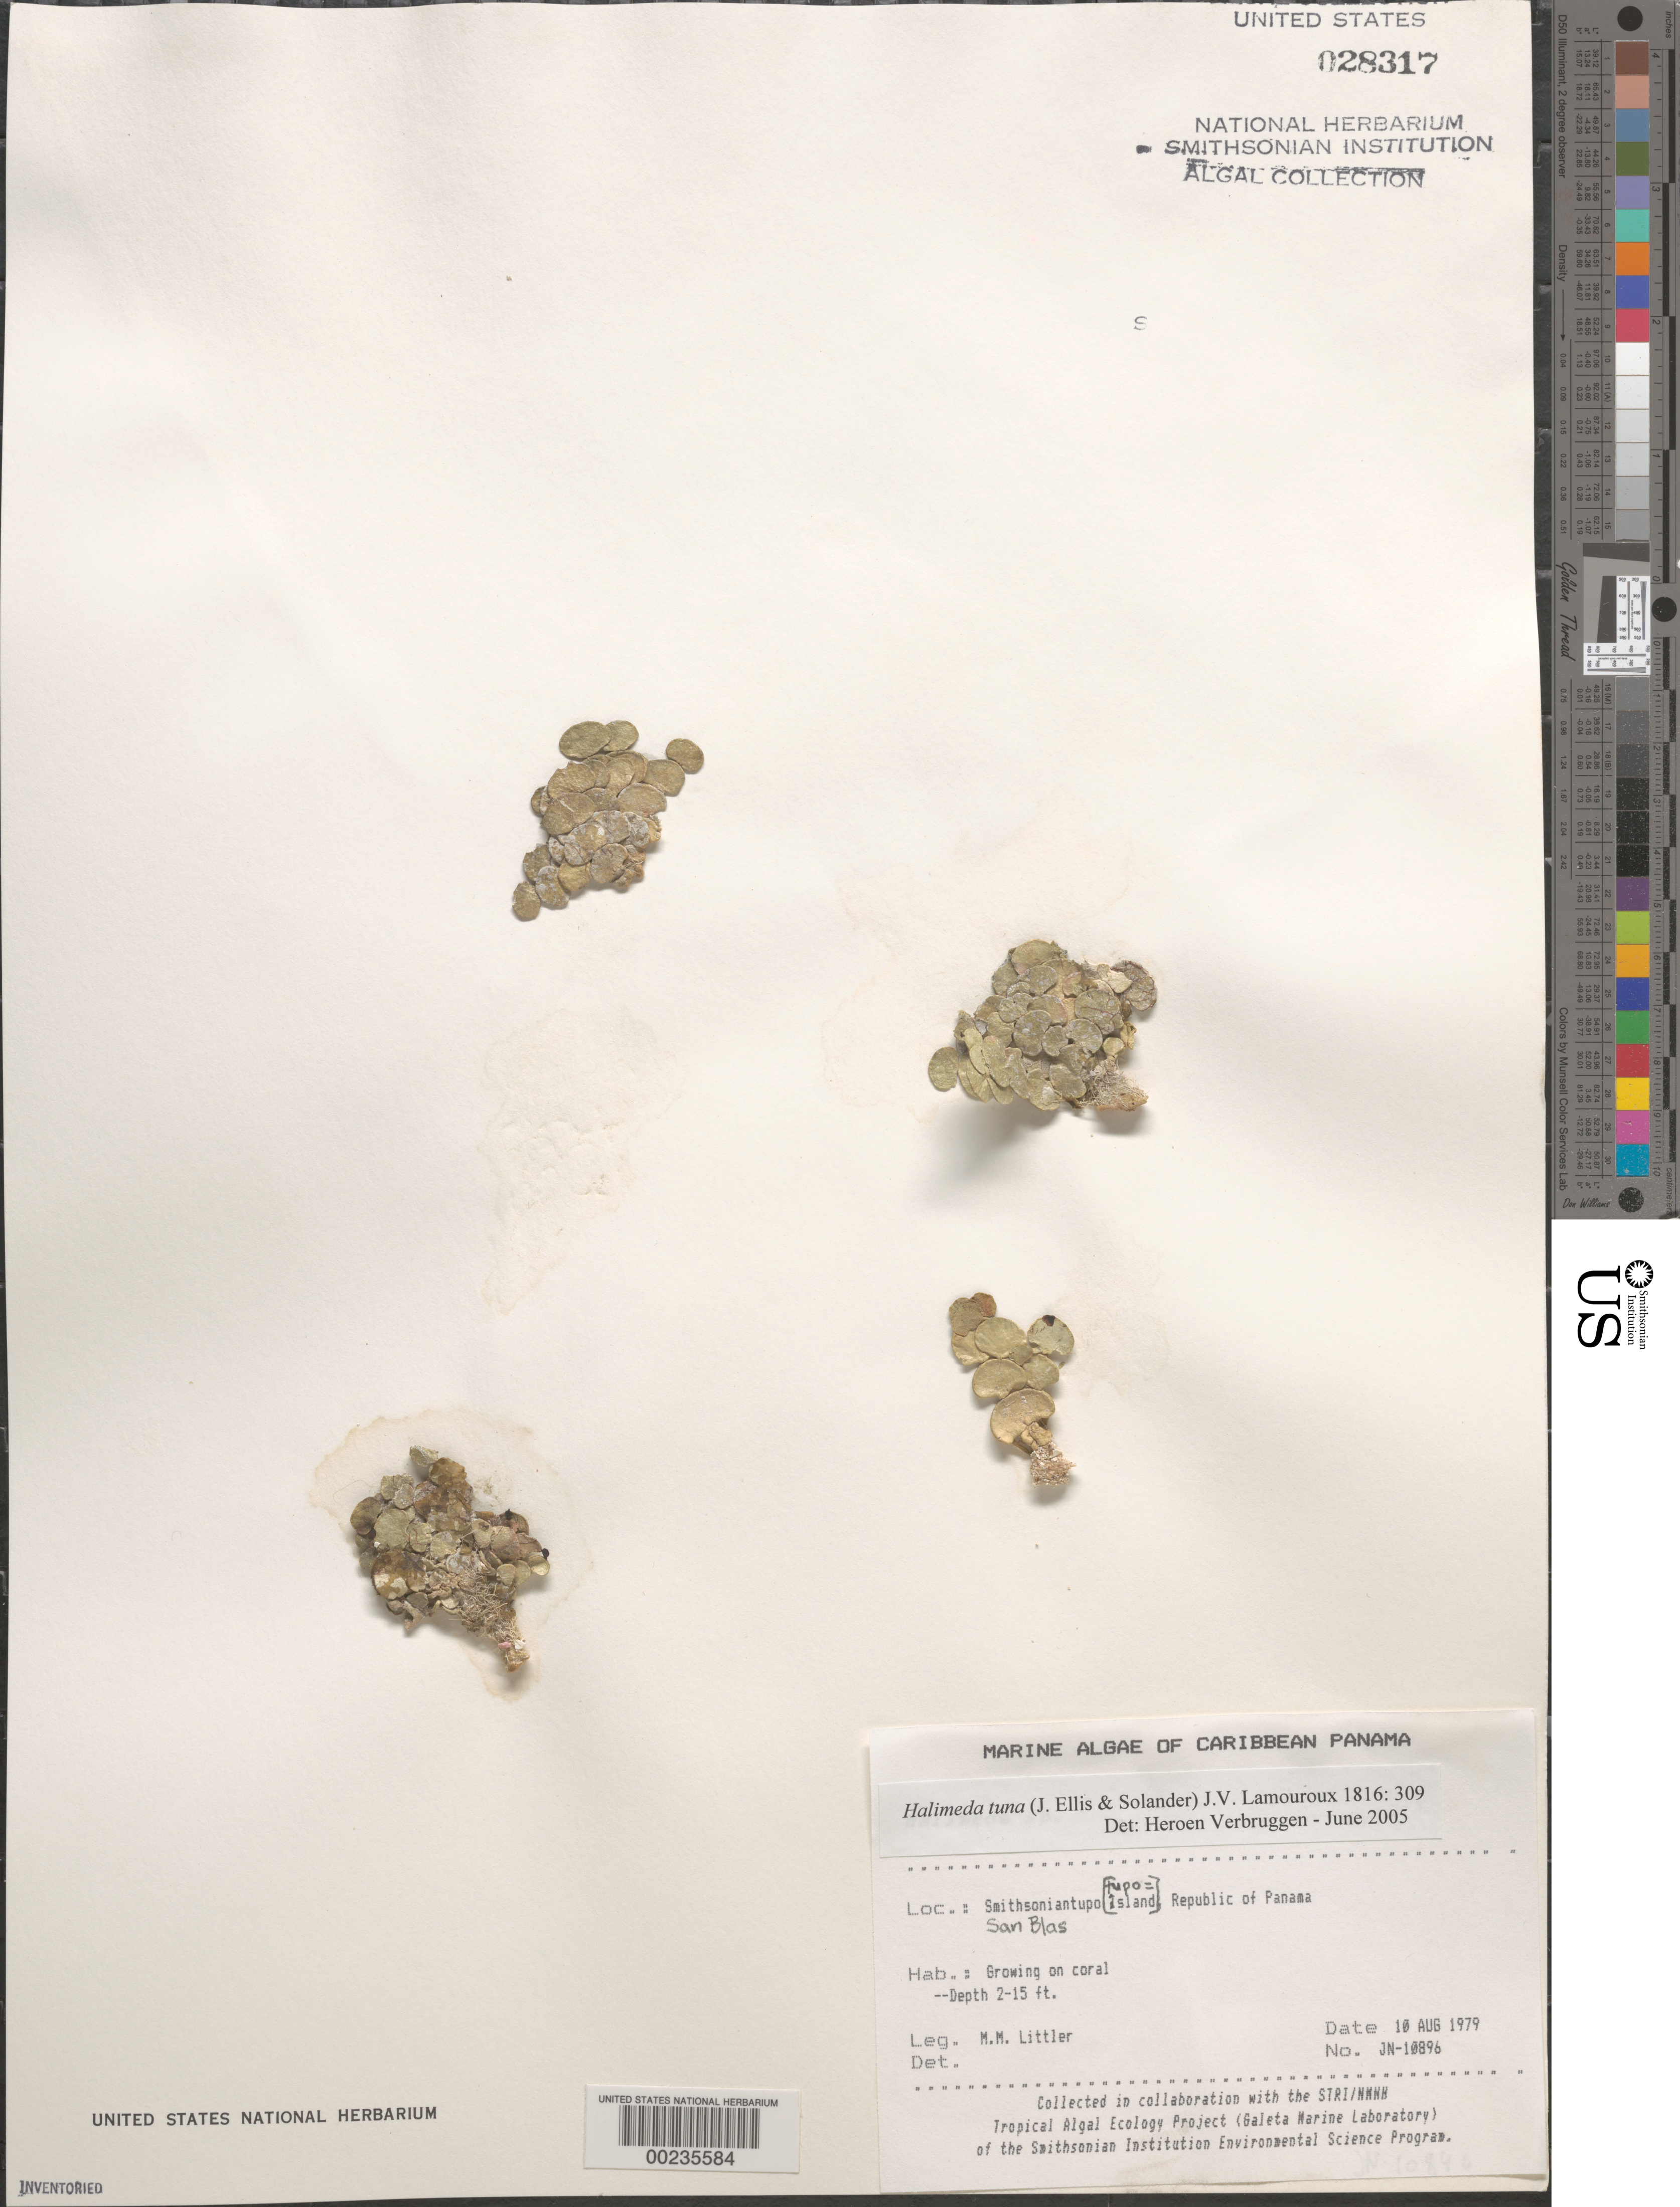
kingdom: Plantae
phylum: Chlorophyta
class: Ulvophyceae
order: Bryopsidales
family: Halimedaceae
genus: Halimeda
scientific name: Halimeda tuna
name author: (J. Ellis & Sol.) J.V.Lamouroux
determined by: Verbruggen, H.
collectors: M. M. Littler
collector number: JN-10896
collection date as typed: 10 Aug 1979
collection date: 1979-08-10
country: Panama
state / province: Kuna Yala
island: Smithsoniantupo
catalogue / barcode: US 28317